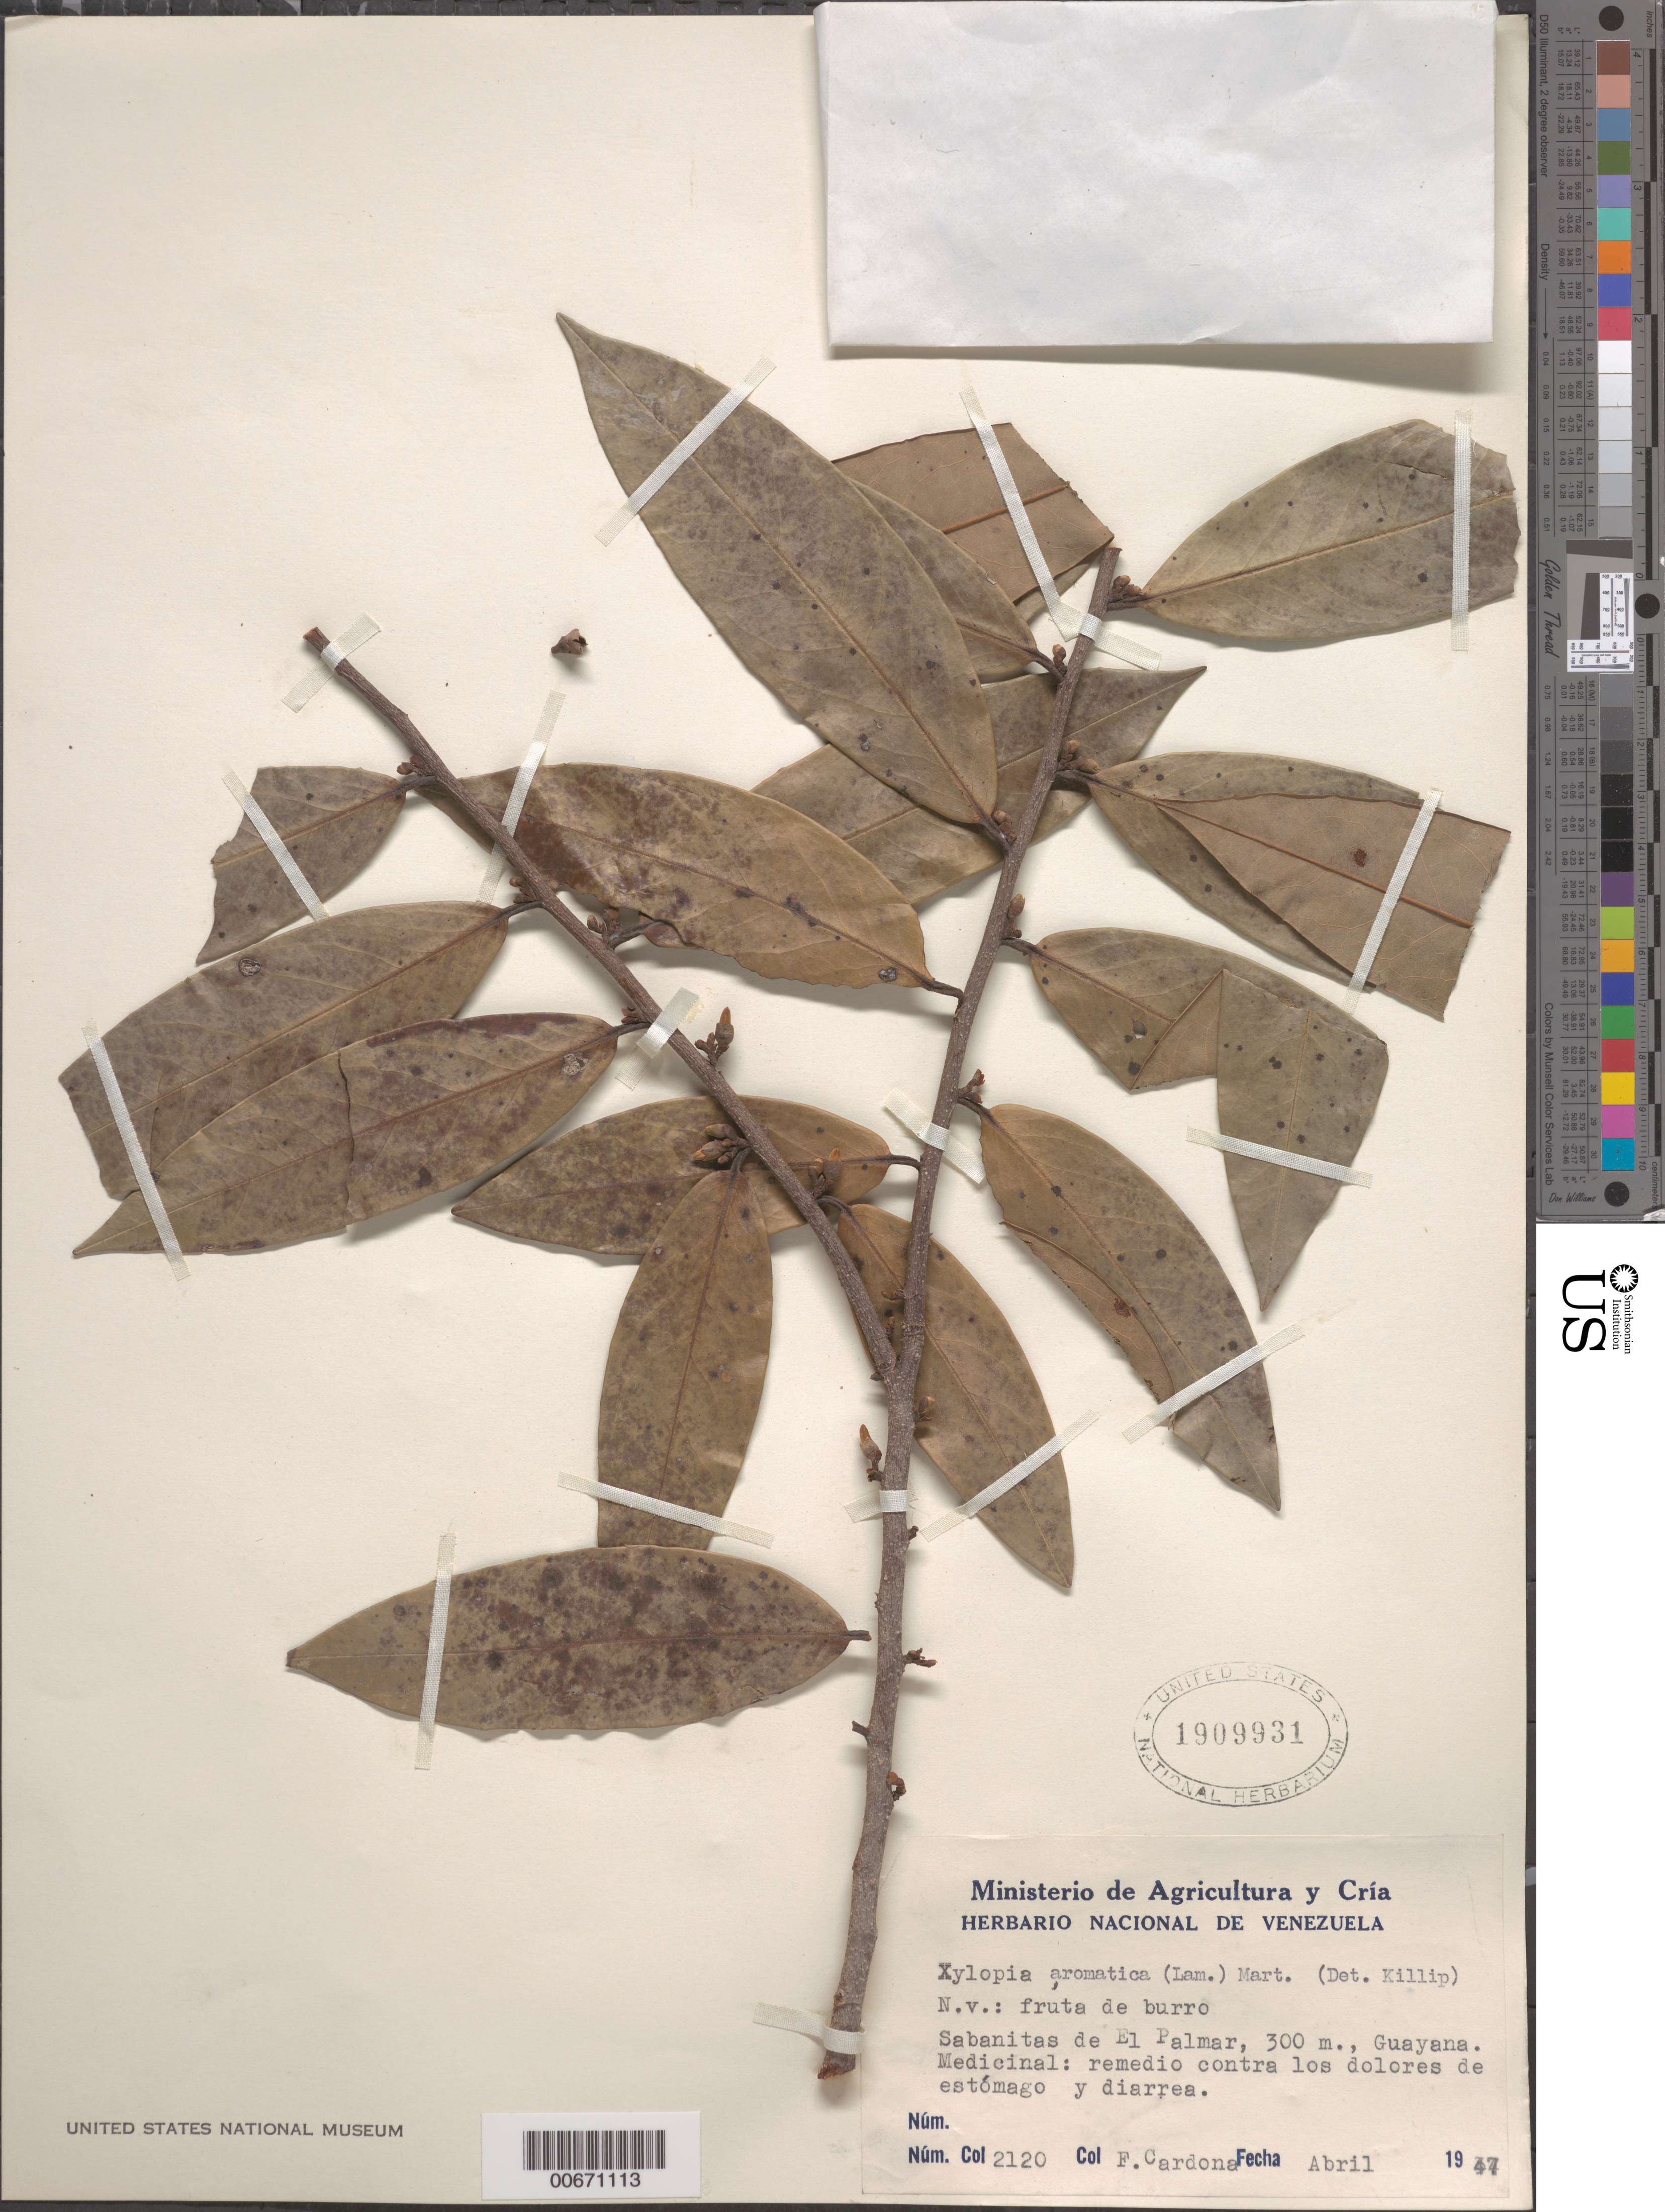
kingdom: Plantae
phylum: Tracheophyta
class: Magnoliopsida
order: Magnoliales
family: Annonaceae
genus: Xylopia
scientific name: Xylopia aromatica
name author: (Lam.) Mart.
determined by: Killip, Ellsworth P.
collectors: F. Cardona Puig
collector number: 2120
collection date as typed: Apr-47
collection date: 1947-04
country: Venezuela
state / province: Bolívar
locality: El Palmar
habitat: Sabanitas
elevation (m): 300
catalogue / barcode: US 1909931